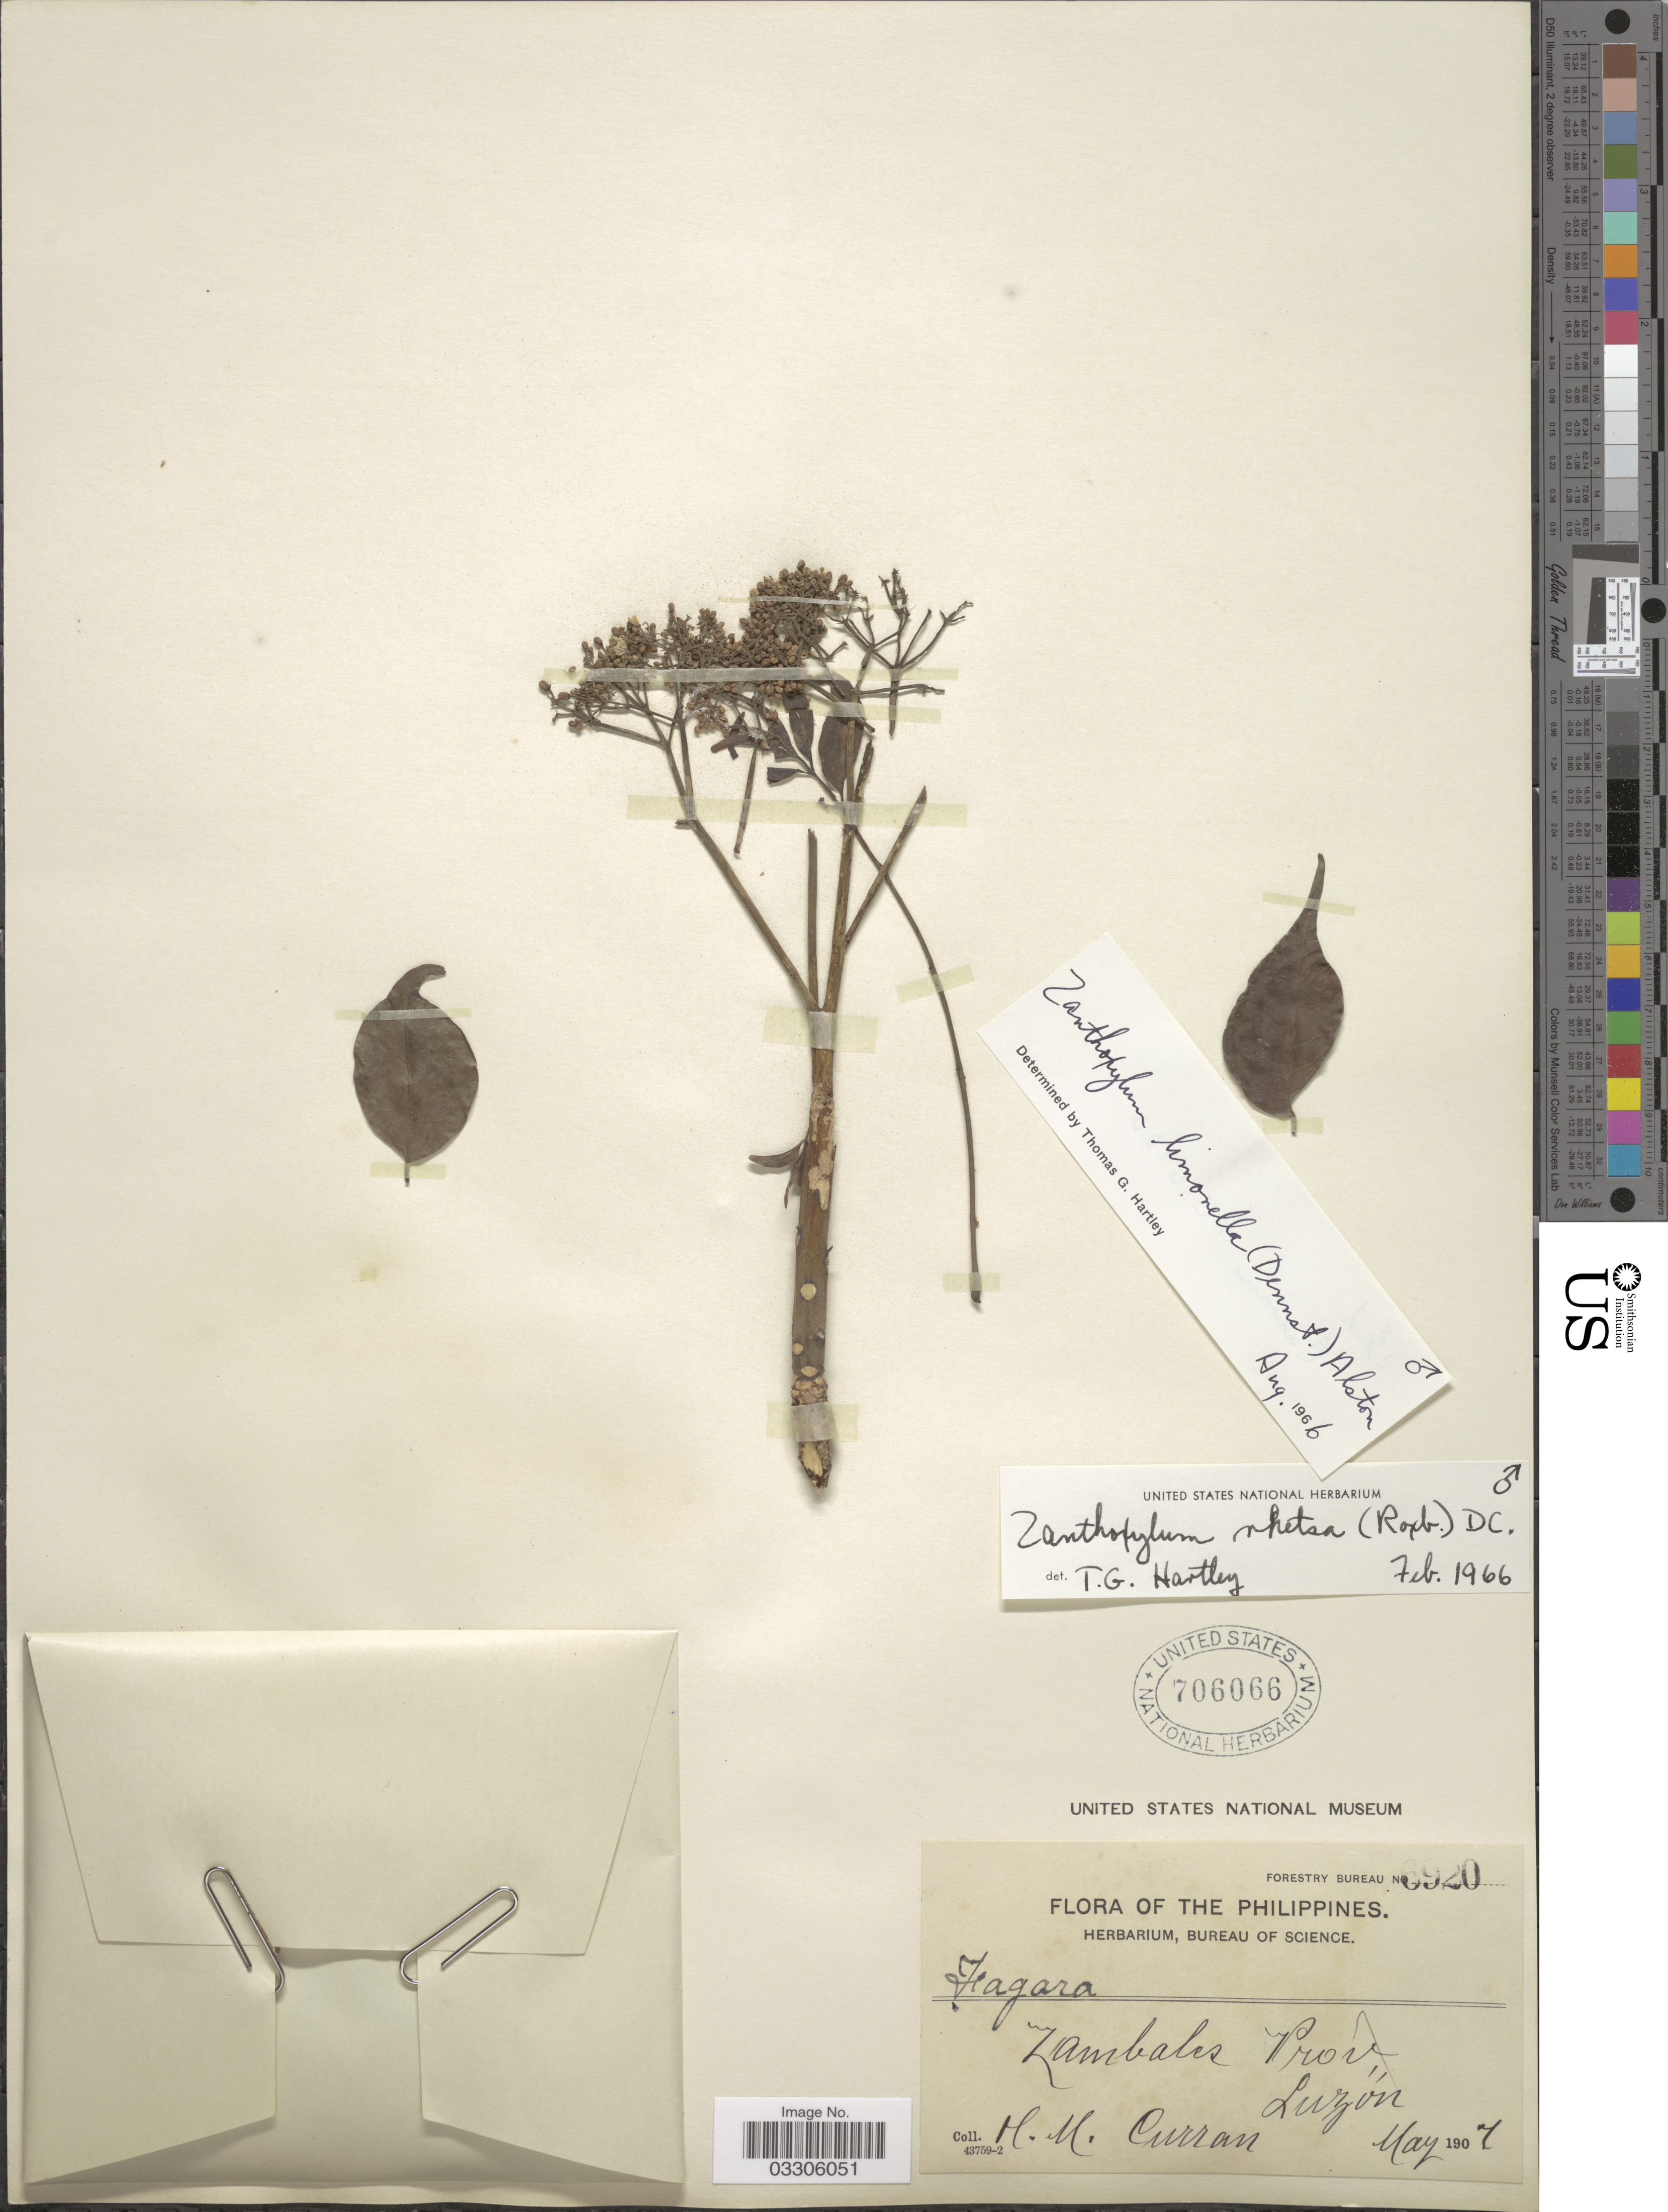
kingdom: Plantae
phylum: Tracheophyta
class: Magnoliopsida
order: Sapindales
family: Rutaceae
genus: Zanthoxylum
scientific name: Zanthoxylum limonella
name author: (Dennst.) Alston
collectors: H. M. Curran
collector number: Forestry Bureau 6920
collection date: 1907-05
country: Philippines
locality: Zambales Prov., Luzon.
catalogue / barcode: US 706066